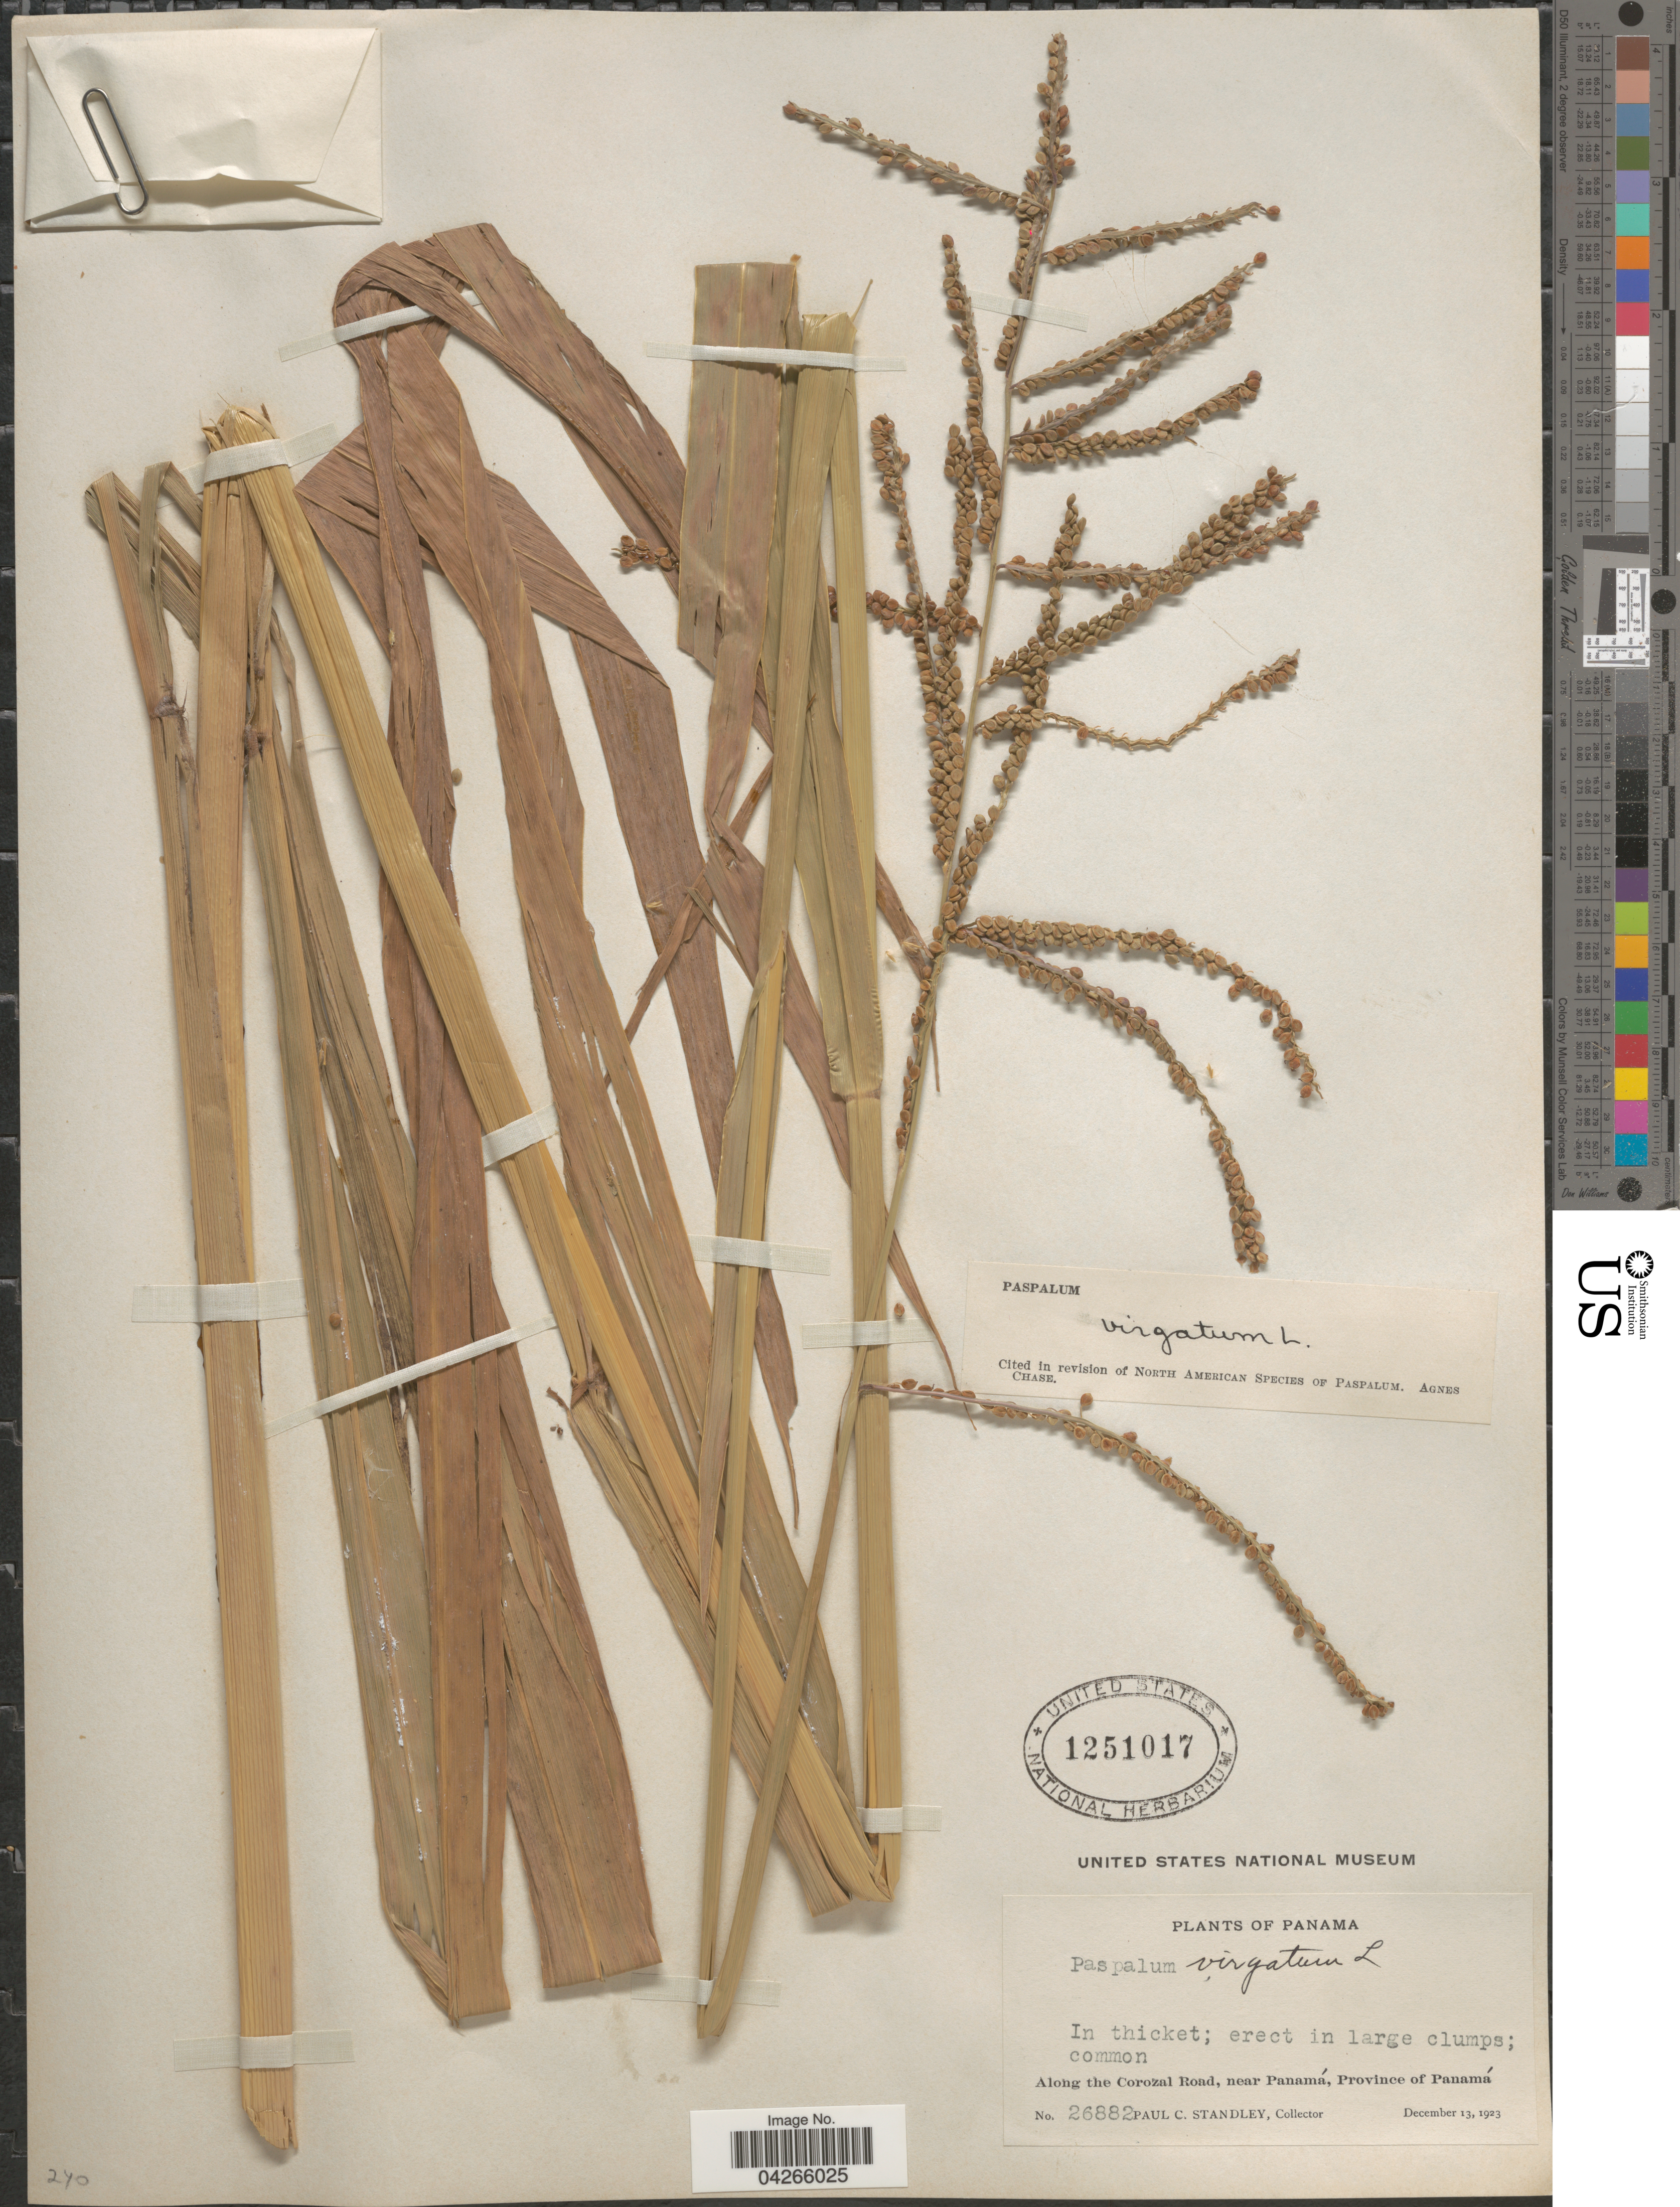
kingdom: Plantae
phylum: Tracheophyta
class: Liliopsida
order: Poales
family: Poaceae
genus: Paspalum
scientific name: Paspalum virgatum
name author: L.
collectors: P. C. Standley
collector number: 26882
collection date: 1923-12-13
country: Panama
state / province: Panamá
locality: In thicket. Along the Corozal Road, near Panamá.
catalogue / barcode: US 1251017